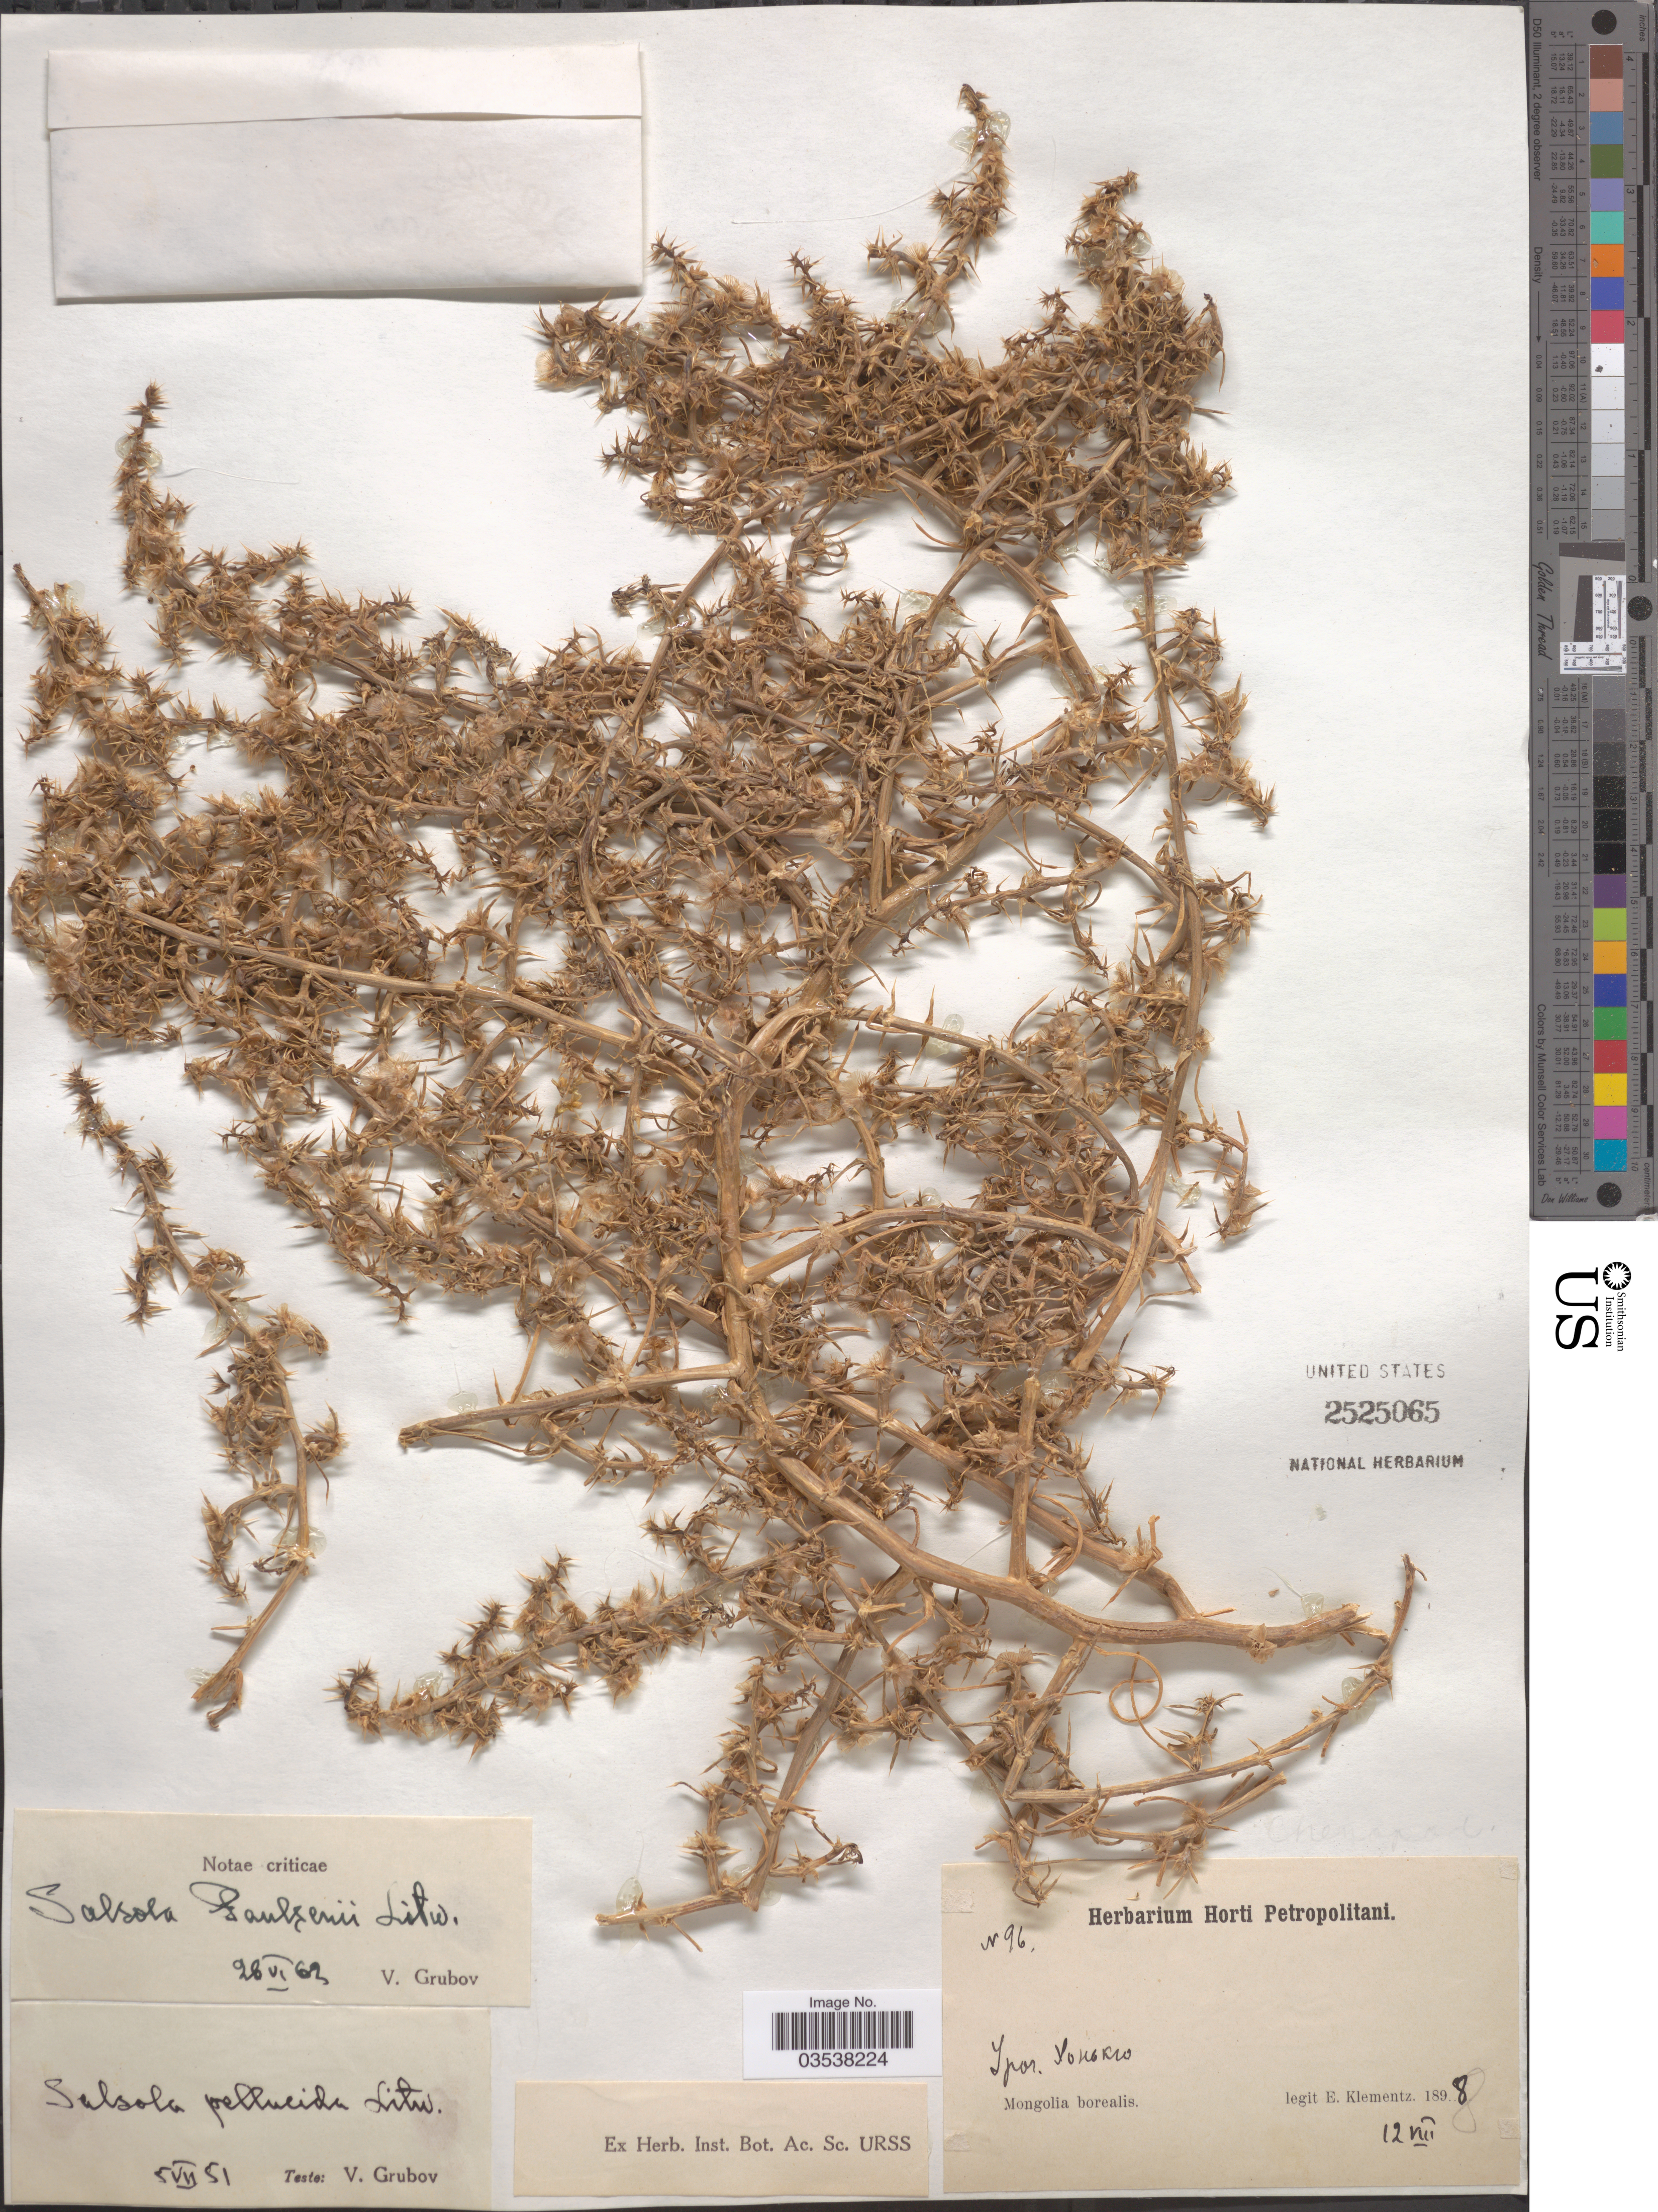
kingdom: Plantae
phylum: Tracheophyta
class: Magnoliopsida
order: Caryophyllales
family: Amaranthaceae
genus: Salsola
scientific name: Salsola paulsenii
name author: Litv.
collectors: E. Klementz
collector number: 96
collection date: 1898-08-12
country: Mongolia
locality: X. Mongolia borealis.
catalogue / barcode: US 2525065